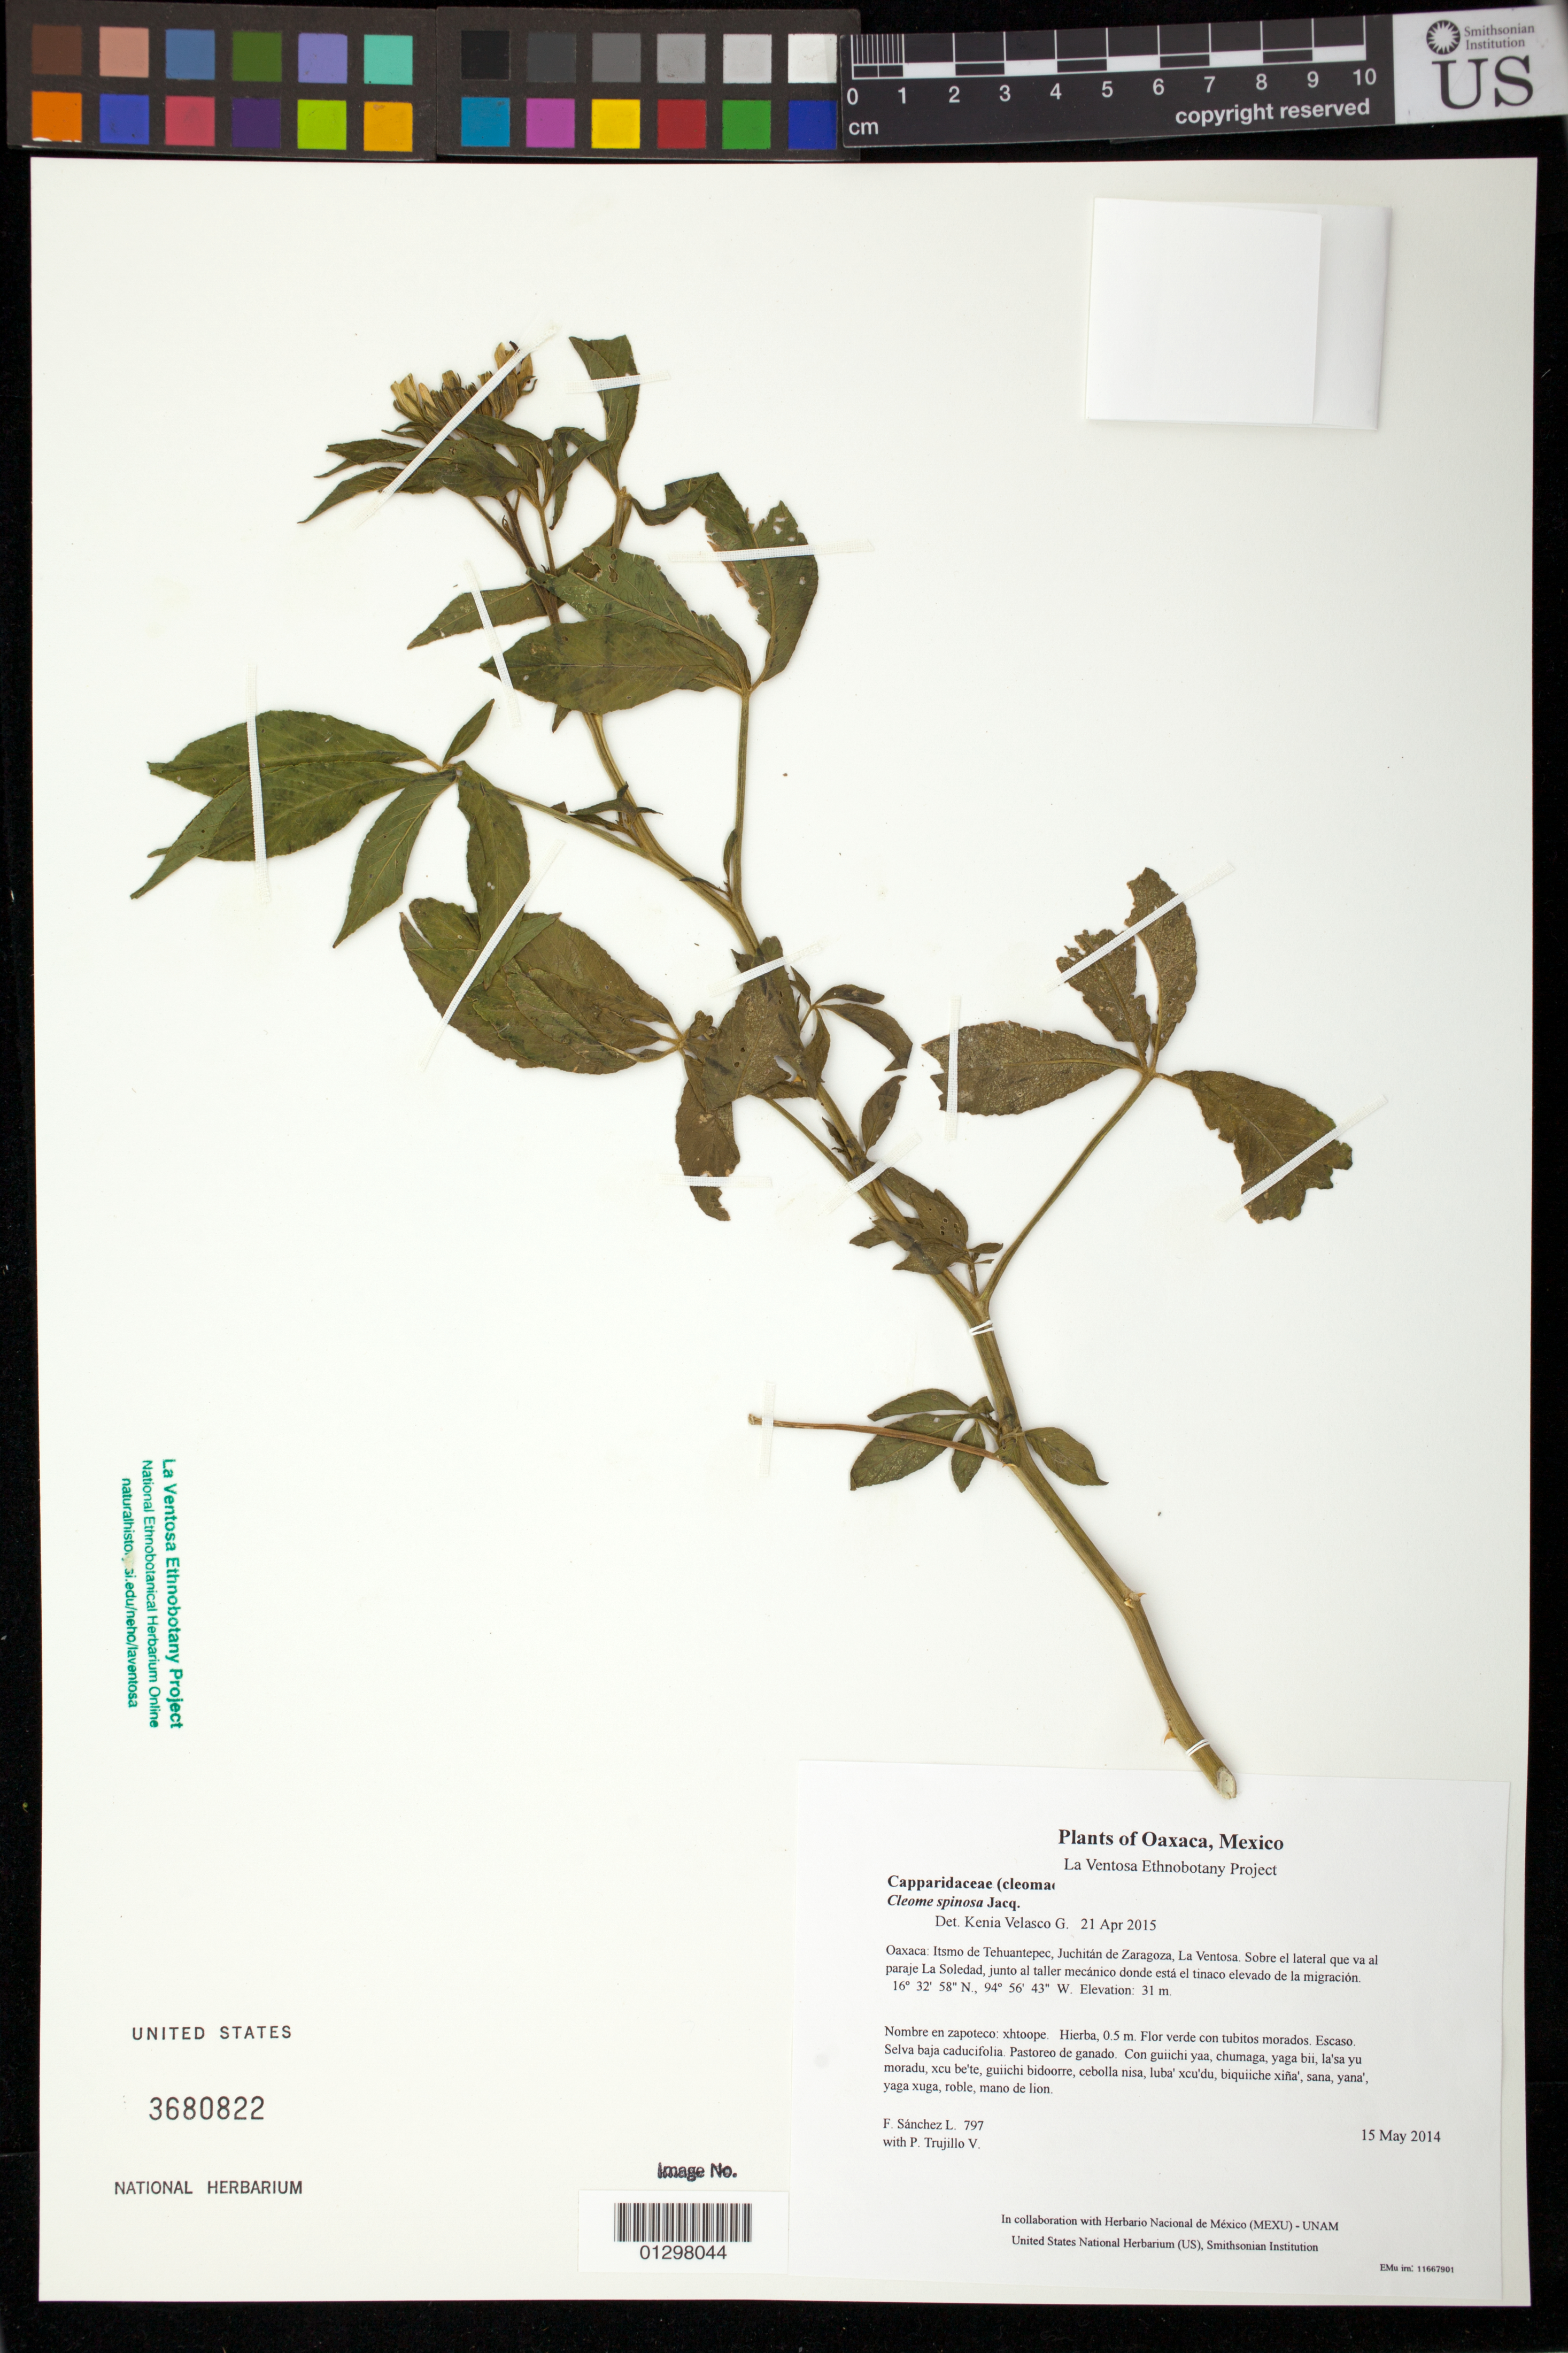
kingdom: Plantae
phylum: Tracheophyta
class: Magnoliopsida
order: Brassicales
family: Cleomaceae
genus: Tarenaya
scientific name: Tarenaya spinosa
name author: (Jacq.) Raf.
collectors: F. Sánchez L. & P. Trujillo V.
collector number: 797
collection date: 2014-05-15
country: Mexico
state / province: Oaxaca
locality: Itsmo de Tehuantepec, Juchitán de Zaragoza, La Ventosa. Sobre el lateral que va al paraje La Soledad, junto al taller mecánico donde está el tinaco elevado de la migración.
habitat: Selva baja caducifolia. Pastoreo de ganado.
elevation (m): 31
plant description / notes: JEBOT, MEXU, US; Guixi bandaga. 0.5 m. Guie' naga' ne tubu huiini nagu. Huaxie'.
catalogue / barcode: US 3680822